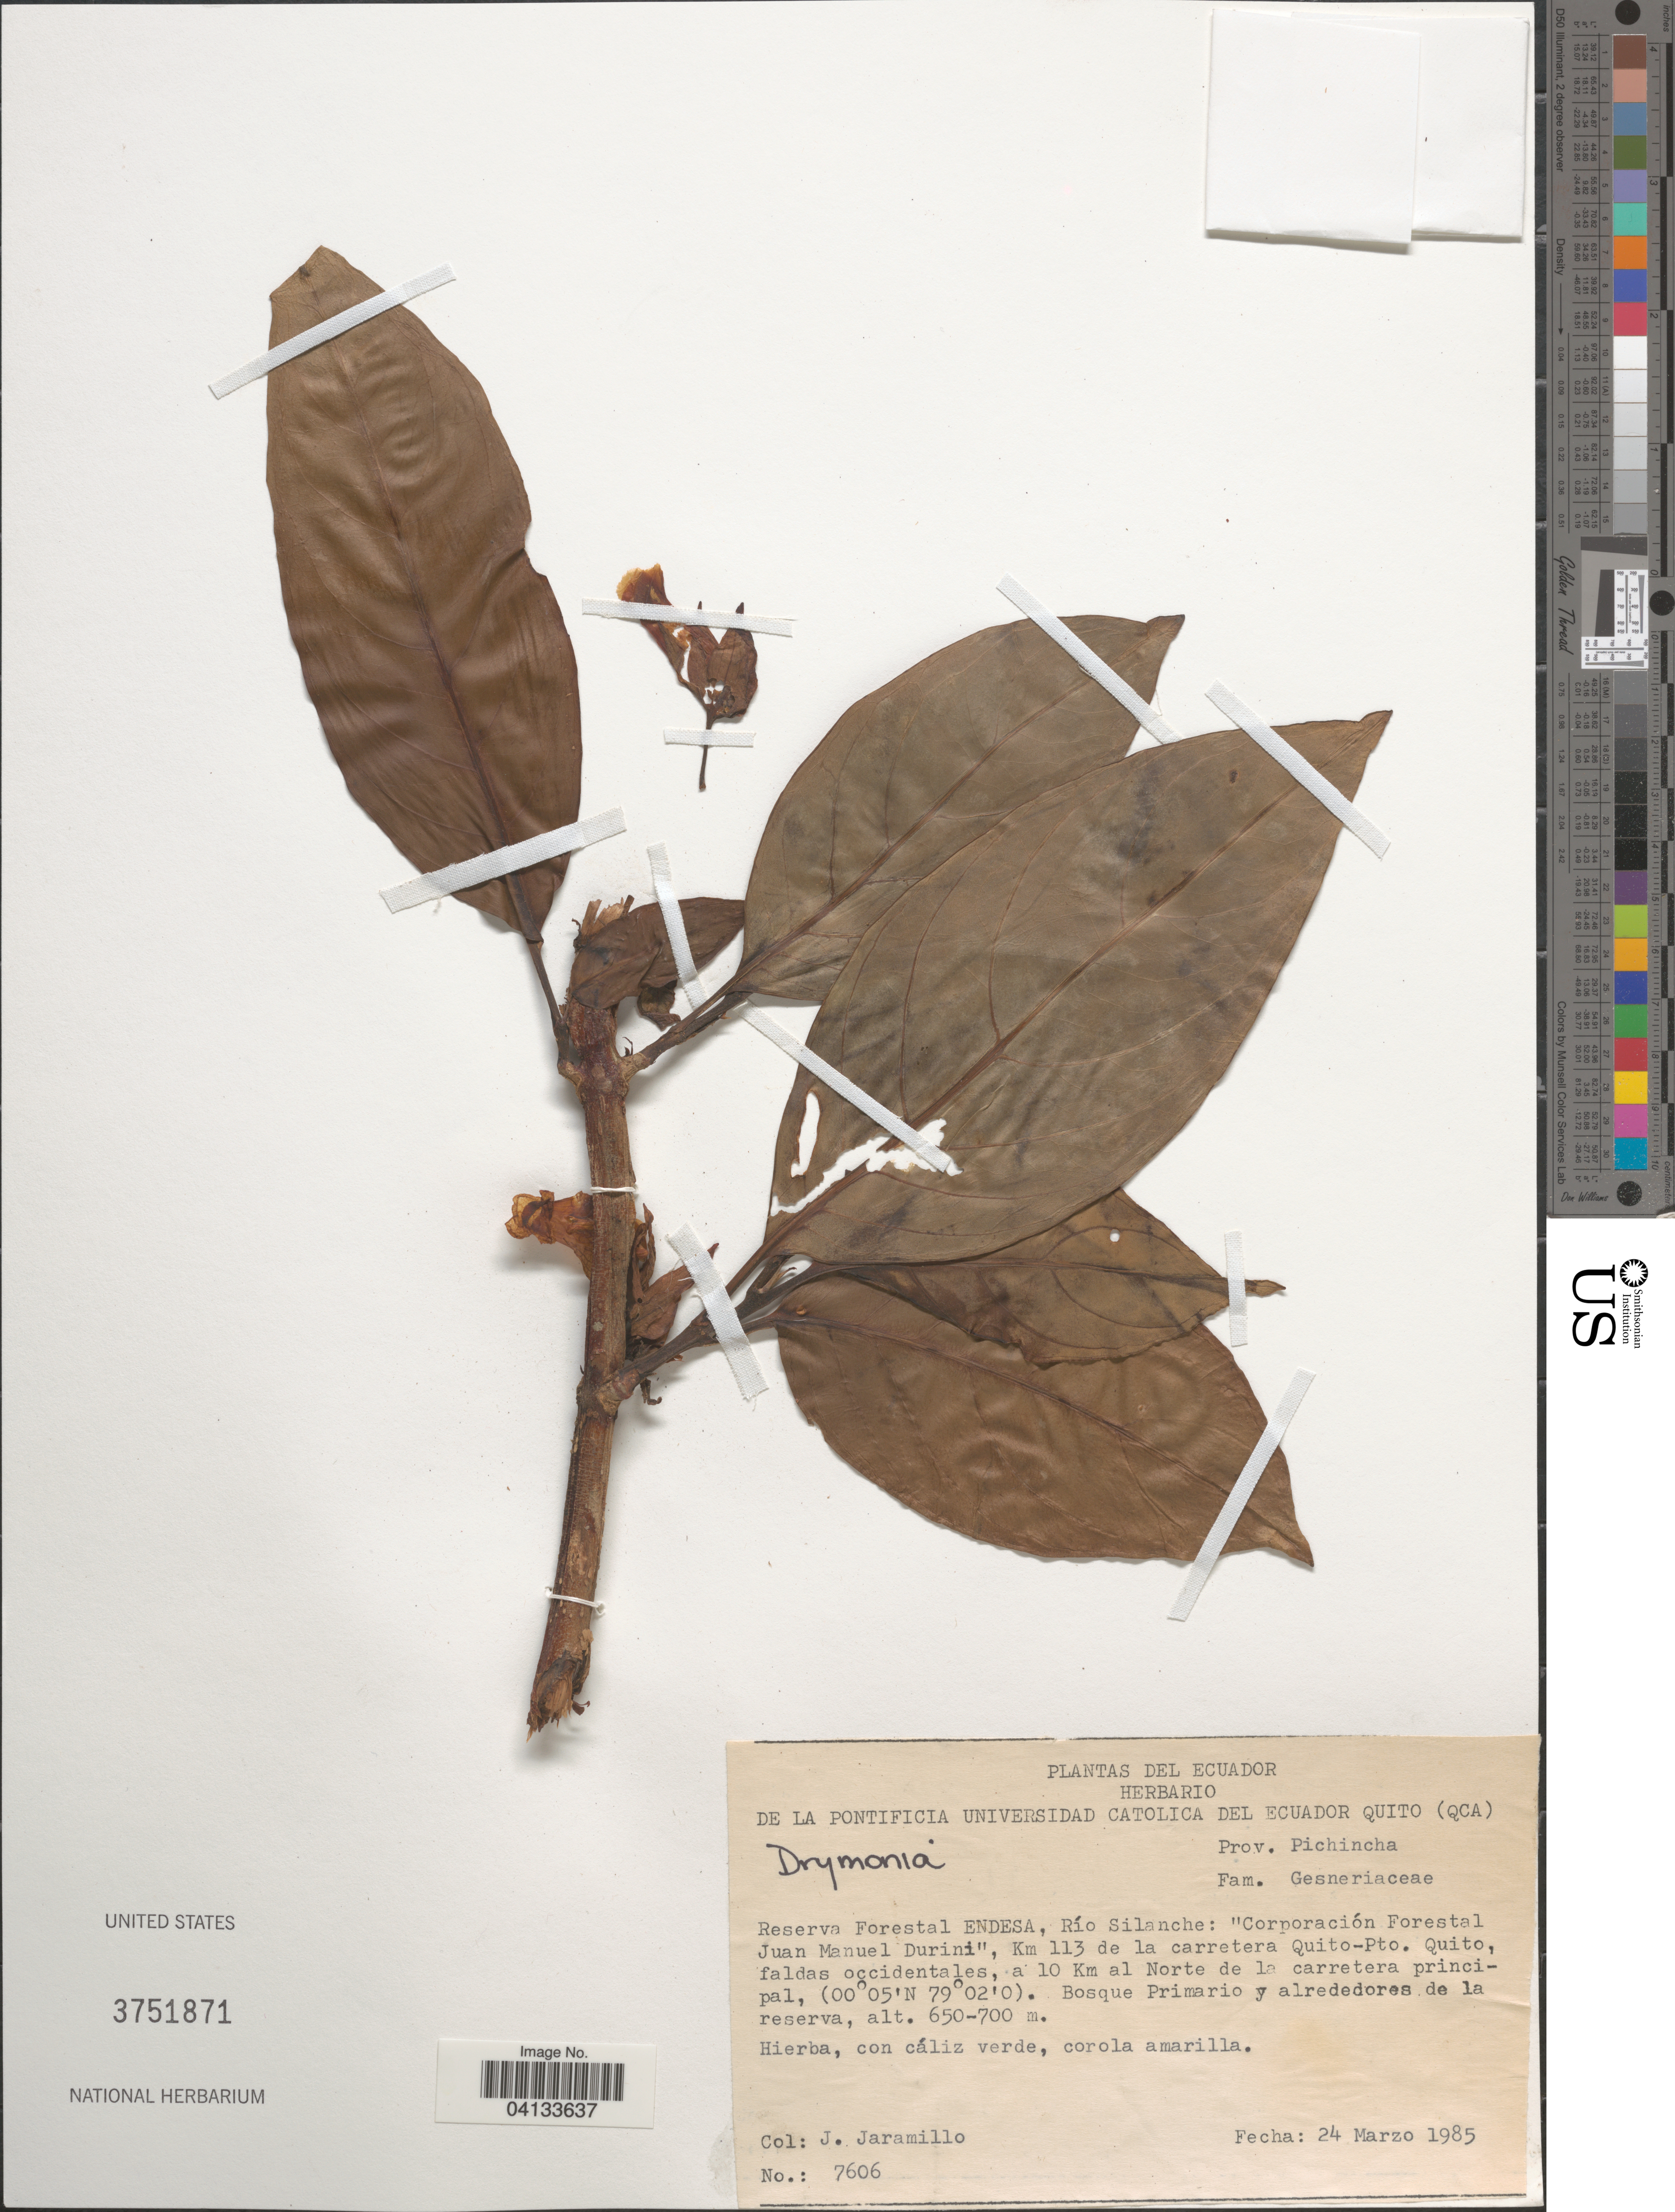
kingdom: Plantae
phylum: Tracheophyta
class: Magnoliopsida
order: Lamiales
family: Gesneriaceae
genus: Drymonia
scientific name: Drymonia sp.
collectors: J. Jaramillo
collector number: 7606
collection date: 1985-03-24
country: Ecuador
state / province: Pichincha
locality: Reserva Forestal ENDESA, Río Silanche: "Corporación Forestal Juan Manuel Durini", Km 113 de la carretera Quito-Pto. Quito, faldas occidentales, a 10 Km al Norte de la carretera principal.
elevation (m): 650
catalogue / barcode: US 3751871